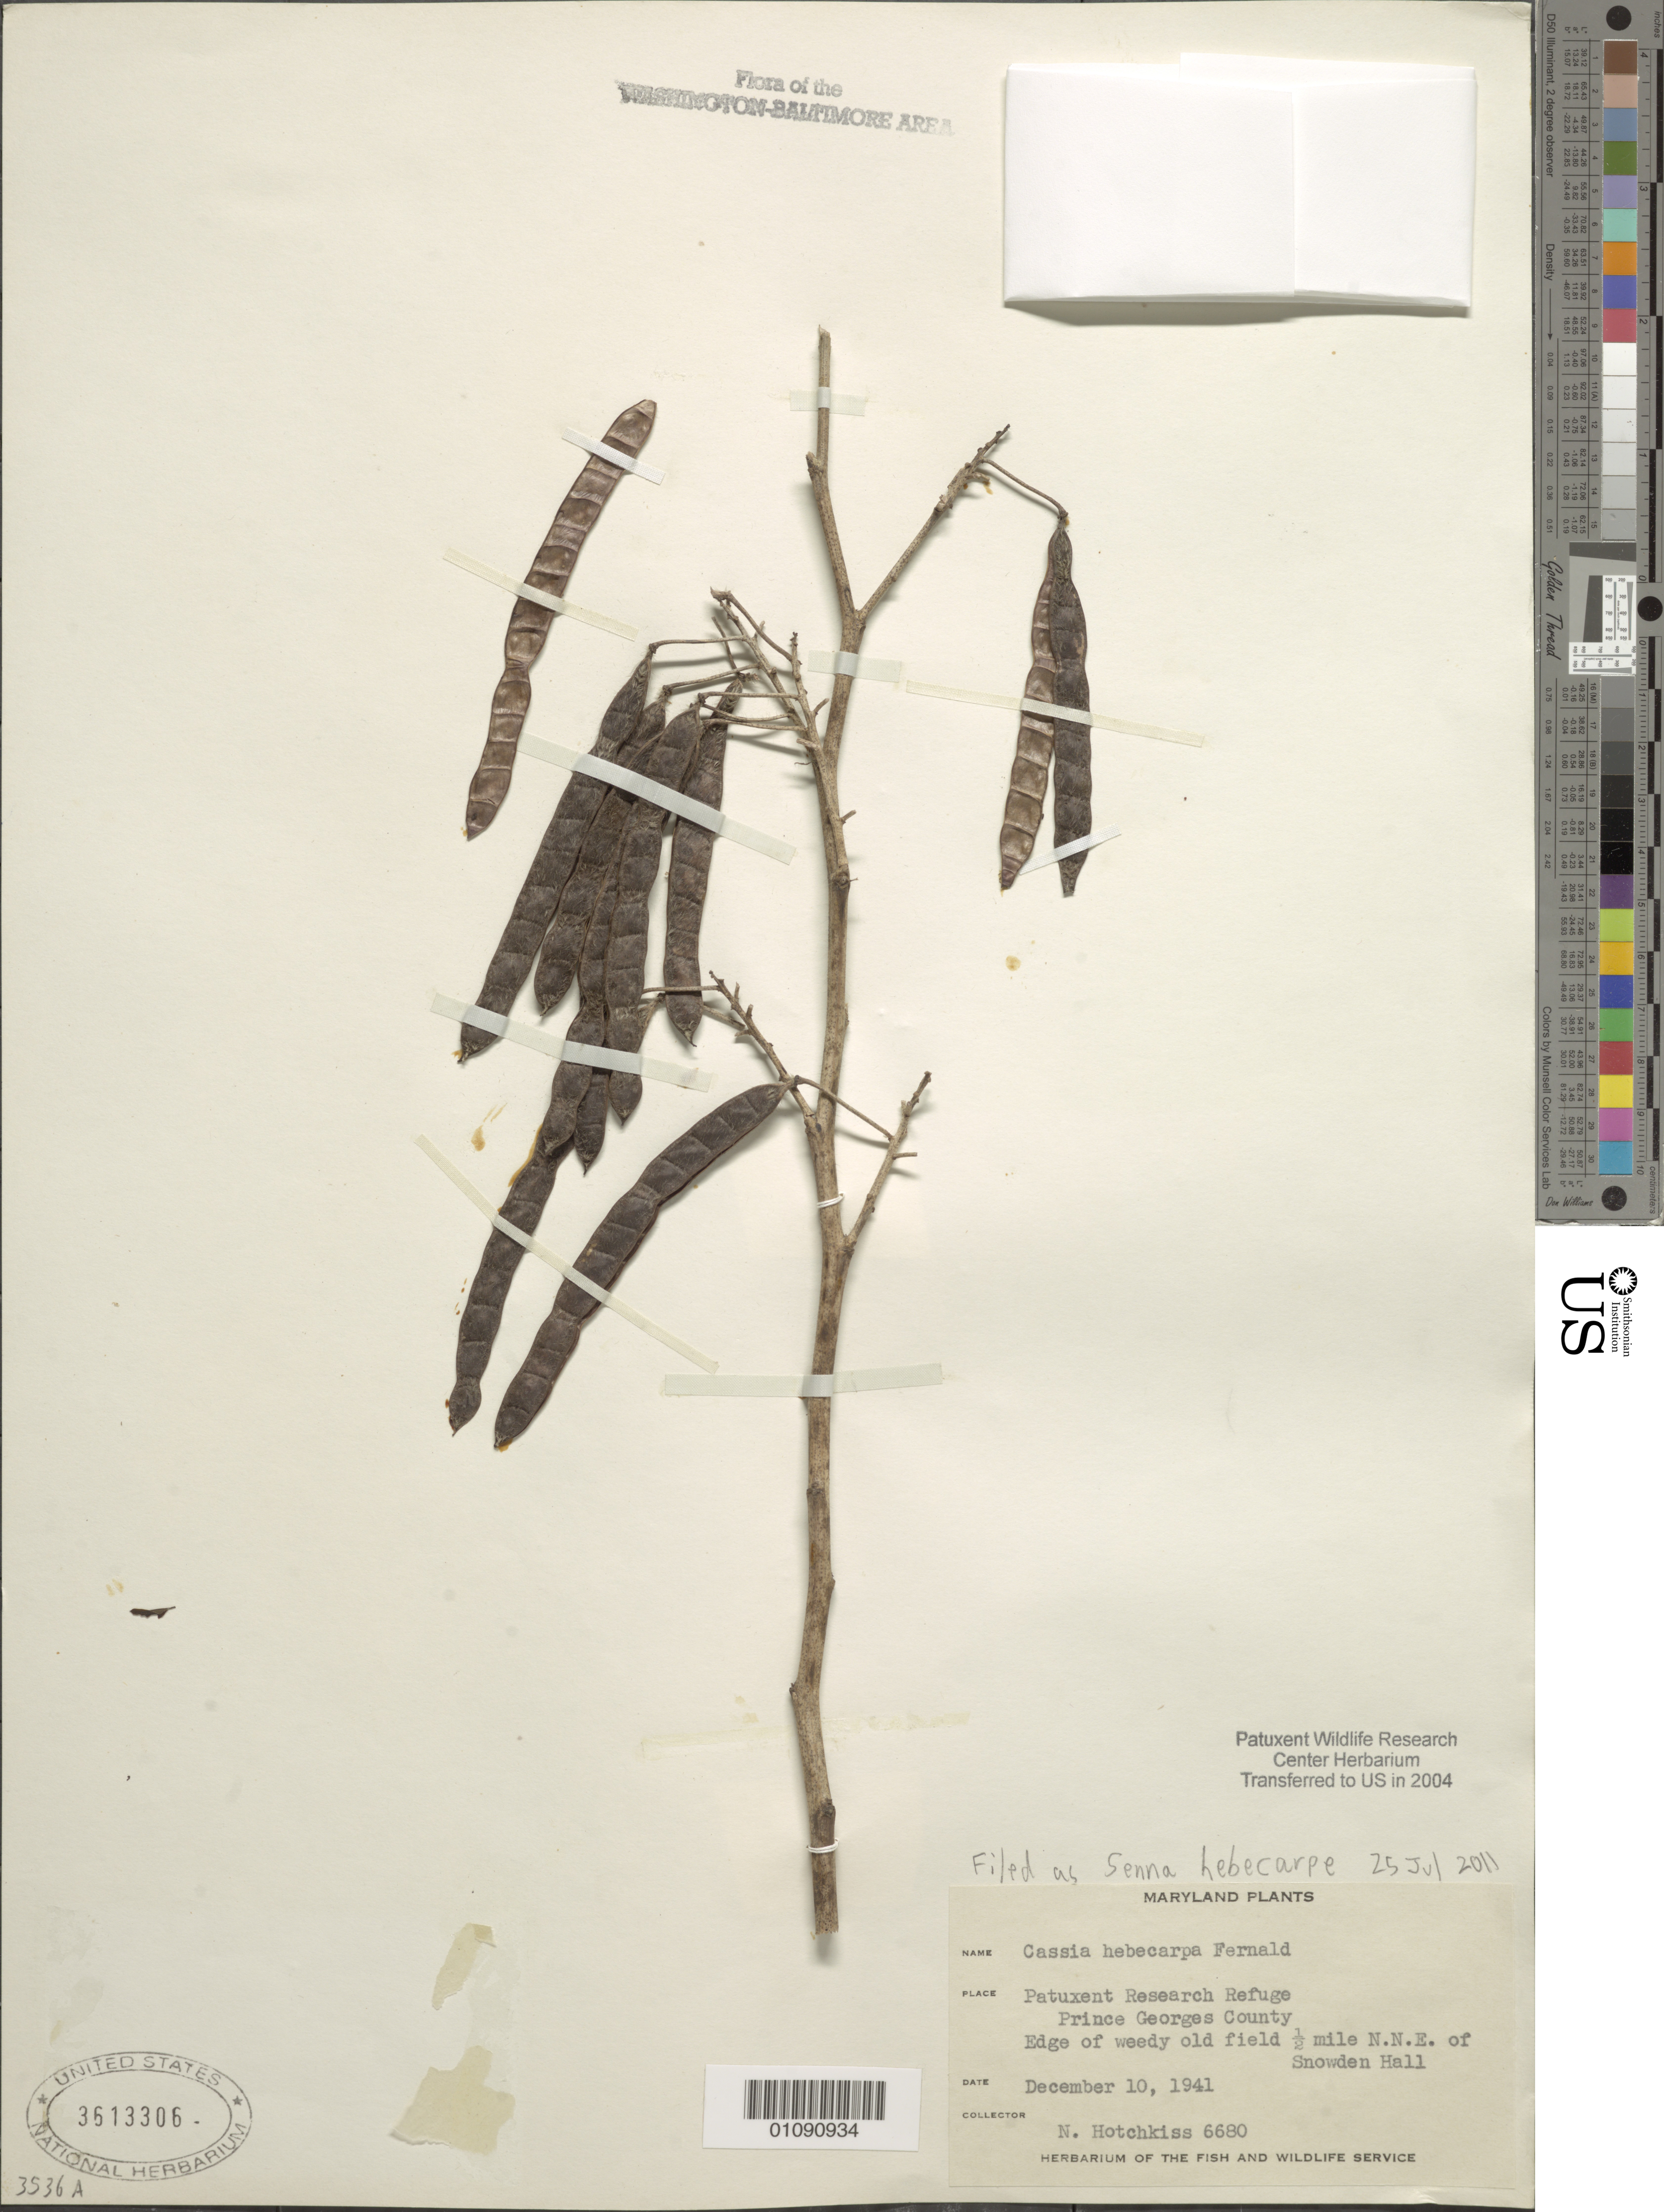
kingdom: Plantae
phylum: Tracheophyta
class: Magnoliopsida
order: Fabales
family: Fabaceae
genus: Senna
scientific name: Senna hebecarpa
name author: (Fernald) H.S. Irwin & Barneby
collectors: N. Hotchkiss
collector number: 6680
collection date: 1941-12-10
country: United States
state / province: Maryland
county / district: Prince George's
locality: Patuxent Wildlife Refuge, half a mile N.N.E. of Snowden Hall.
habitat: Edge of weedy old field.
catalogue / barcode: US 3613306